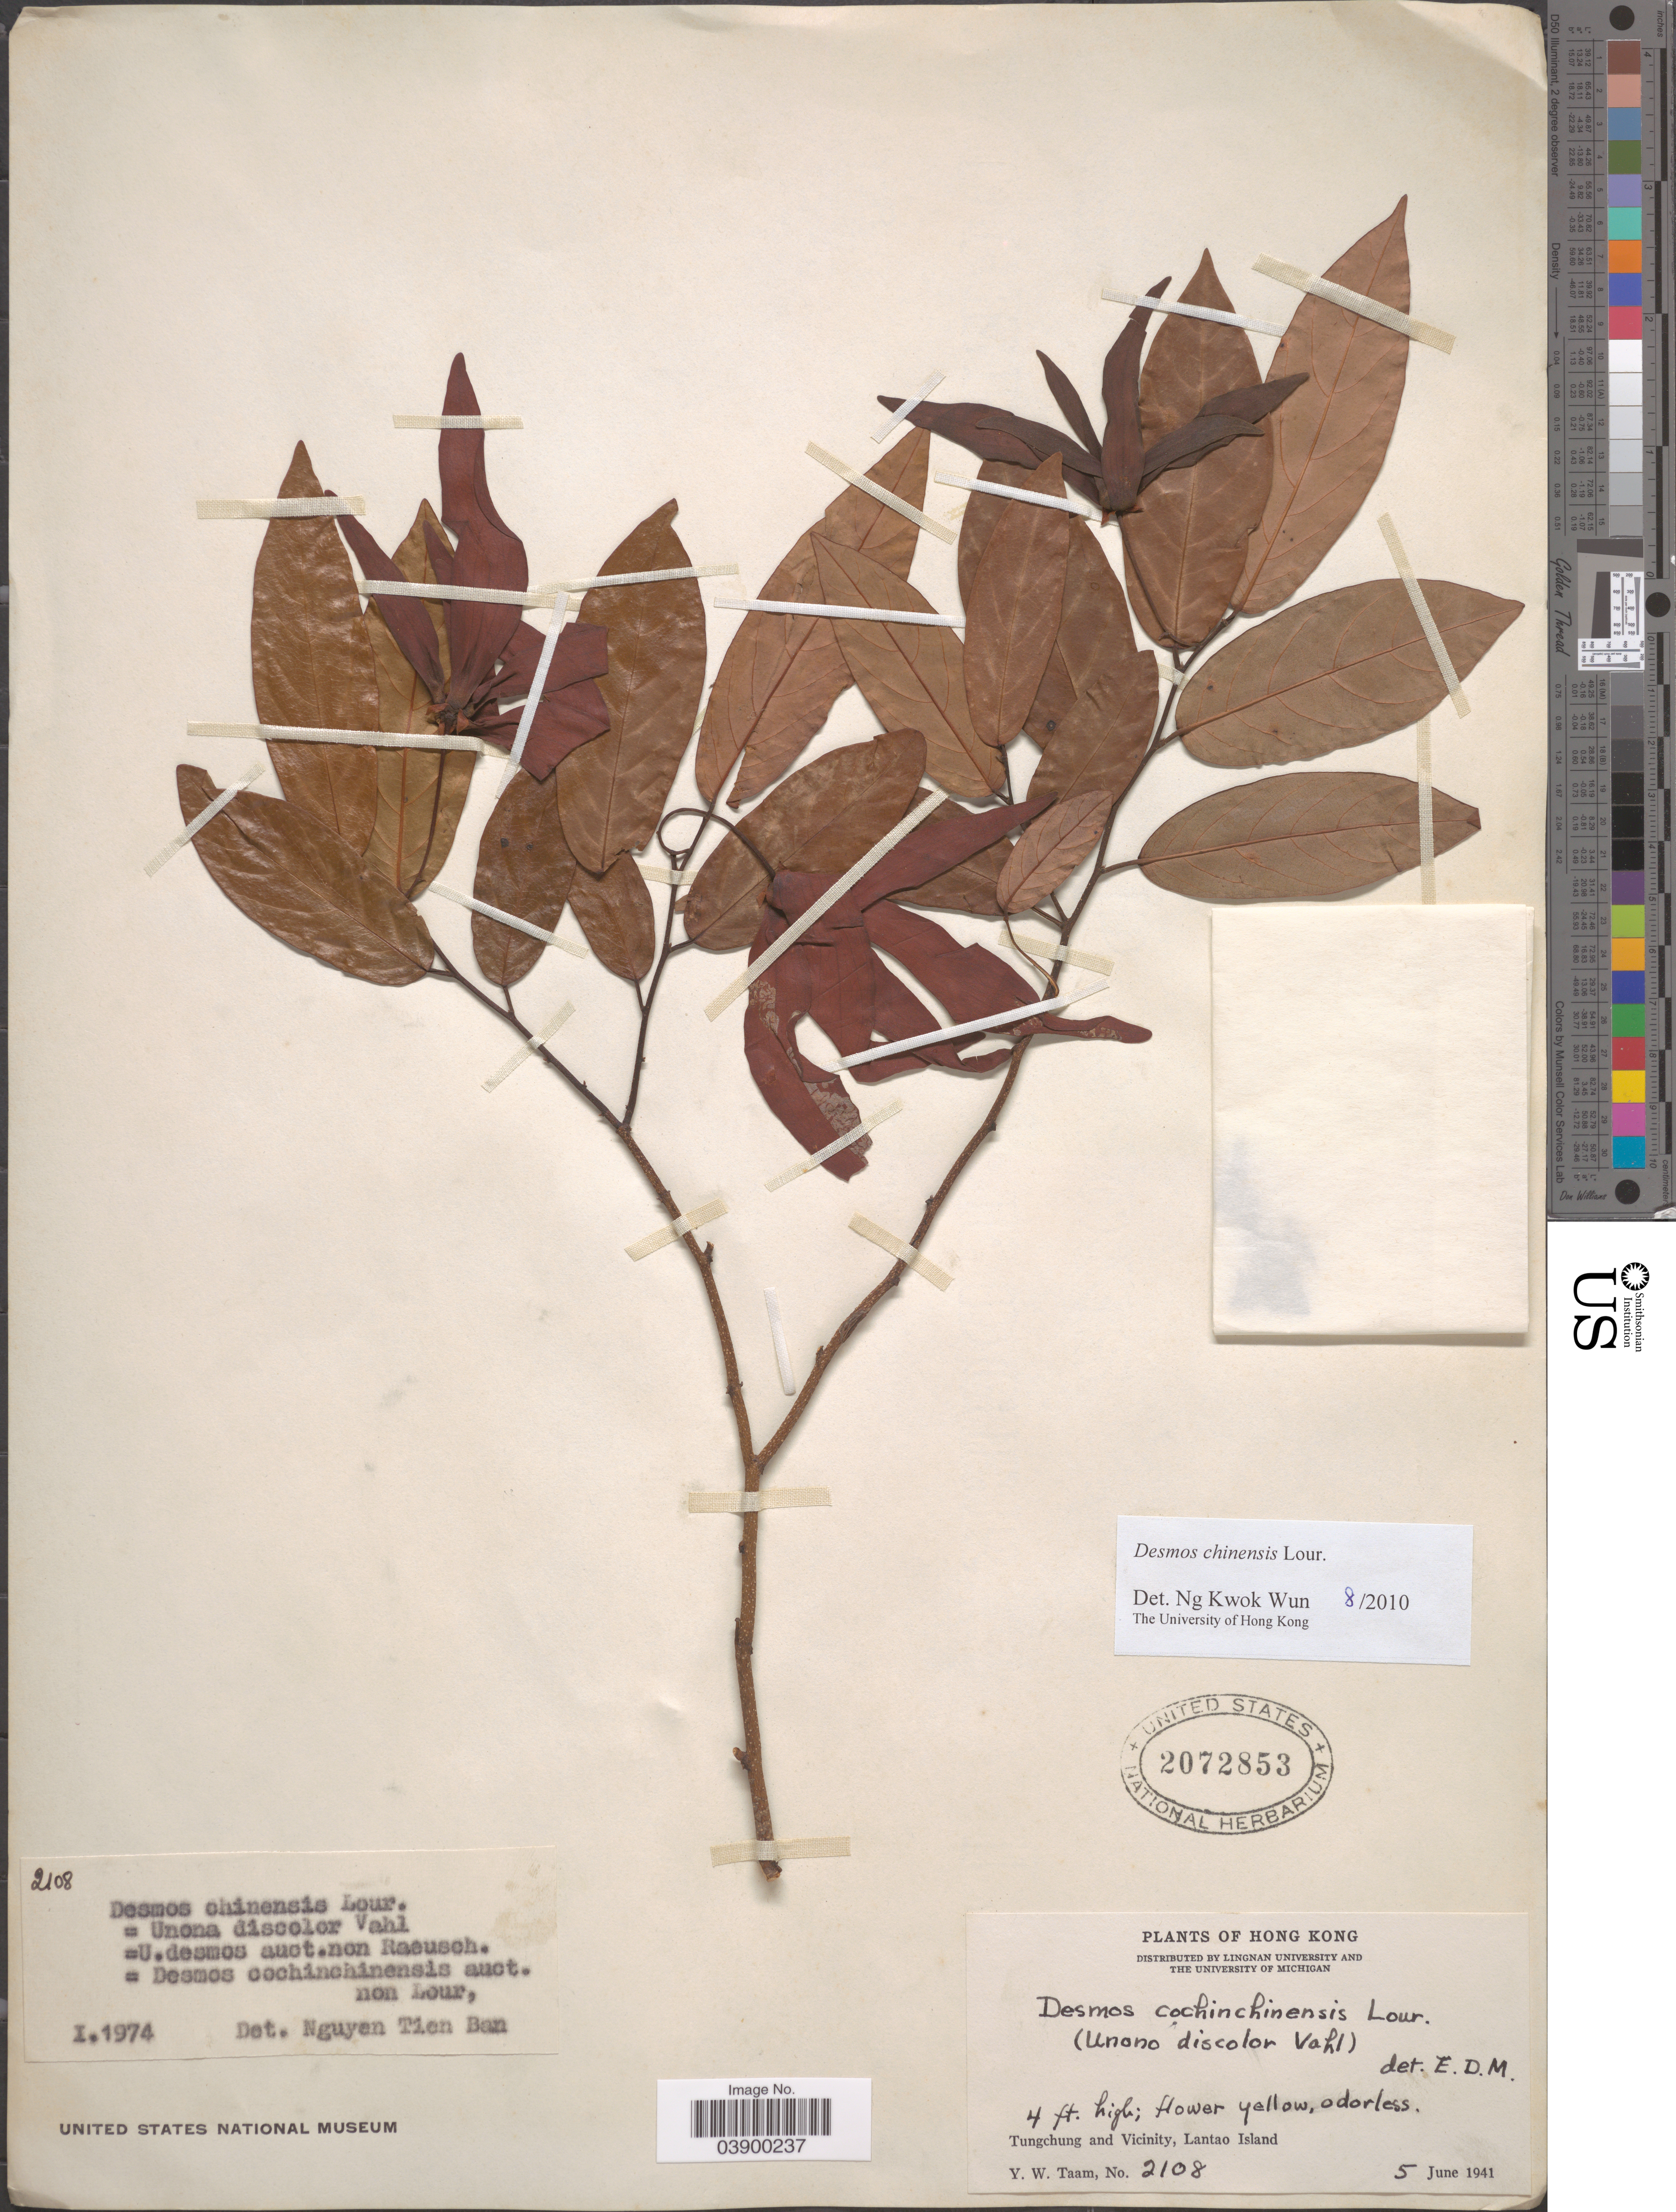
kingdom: Plantae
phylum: Tracheophyta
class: Magnoliopsida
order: Magnoliales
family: Annonaceae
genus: Desmos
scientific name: Desmos chinensis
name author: Lour.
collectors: Y. W. Taam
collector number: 2108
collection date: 1941-06-05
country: China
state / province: Hong Kong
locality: Tungchung and Vicinity, Lantao Island.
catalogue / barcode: US 2072853